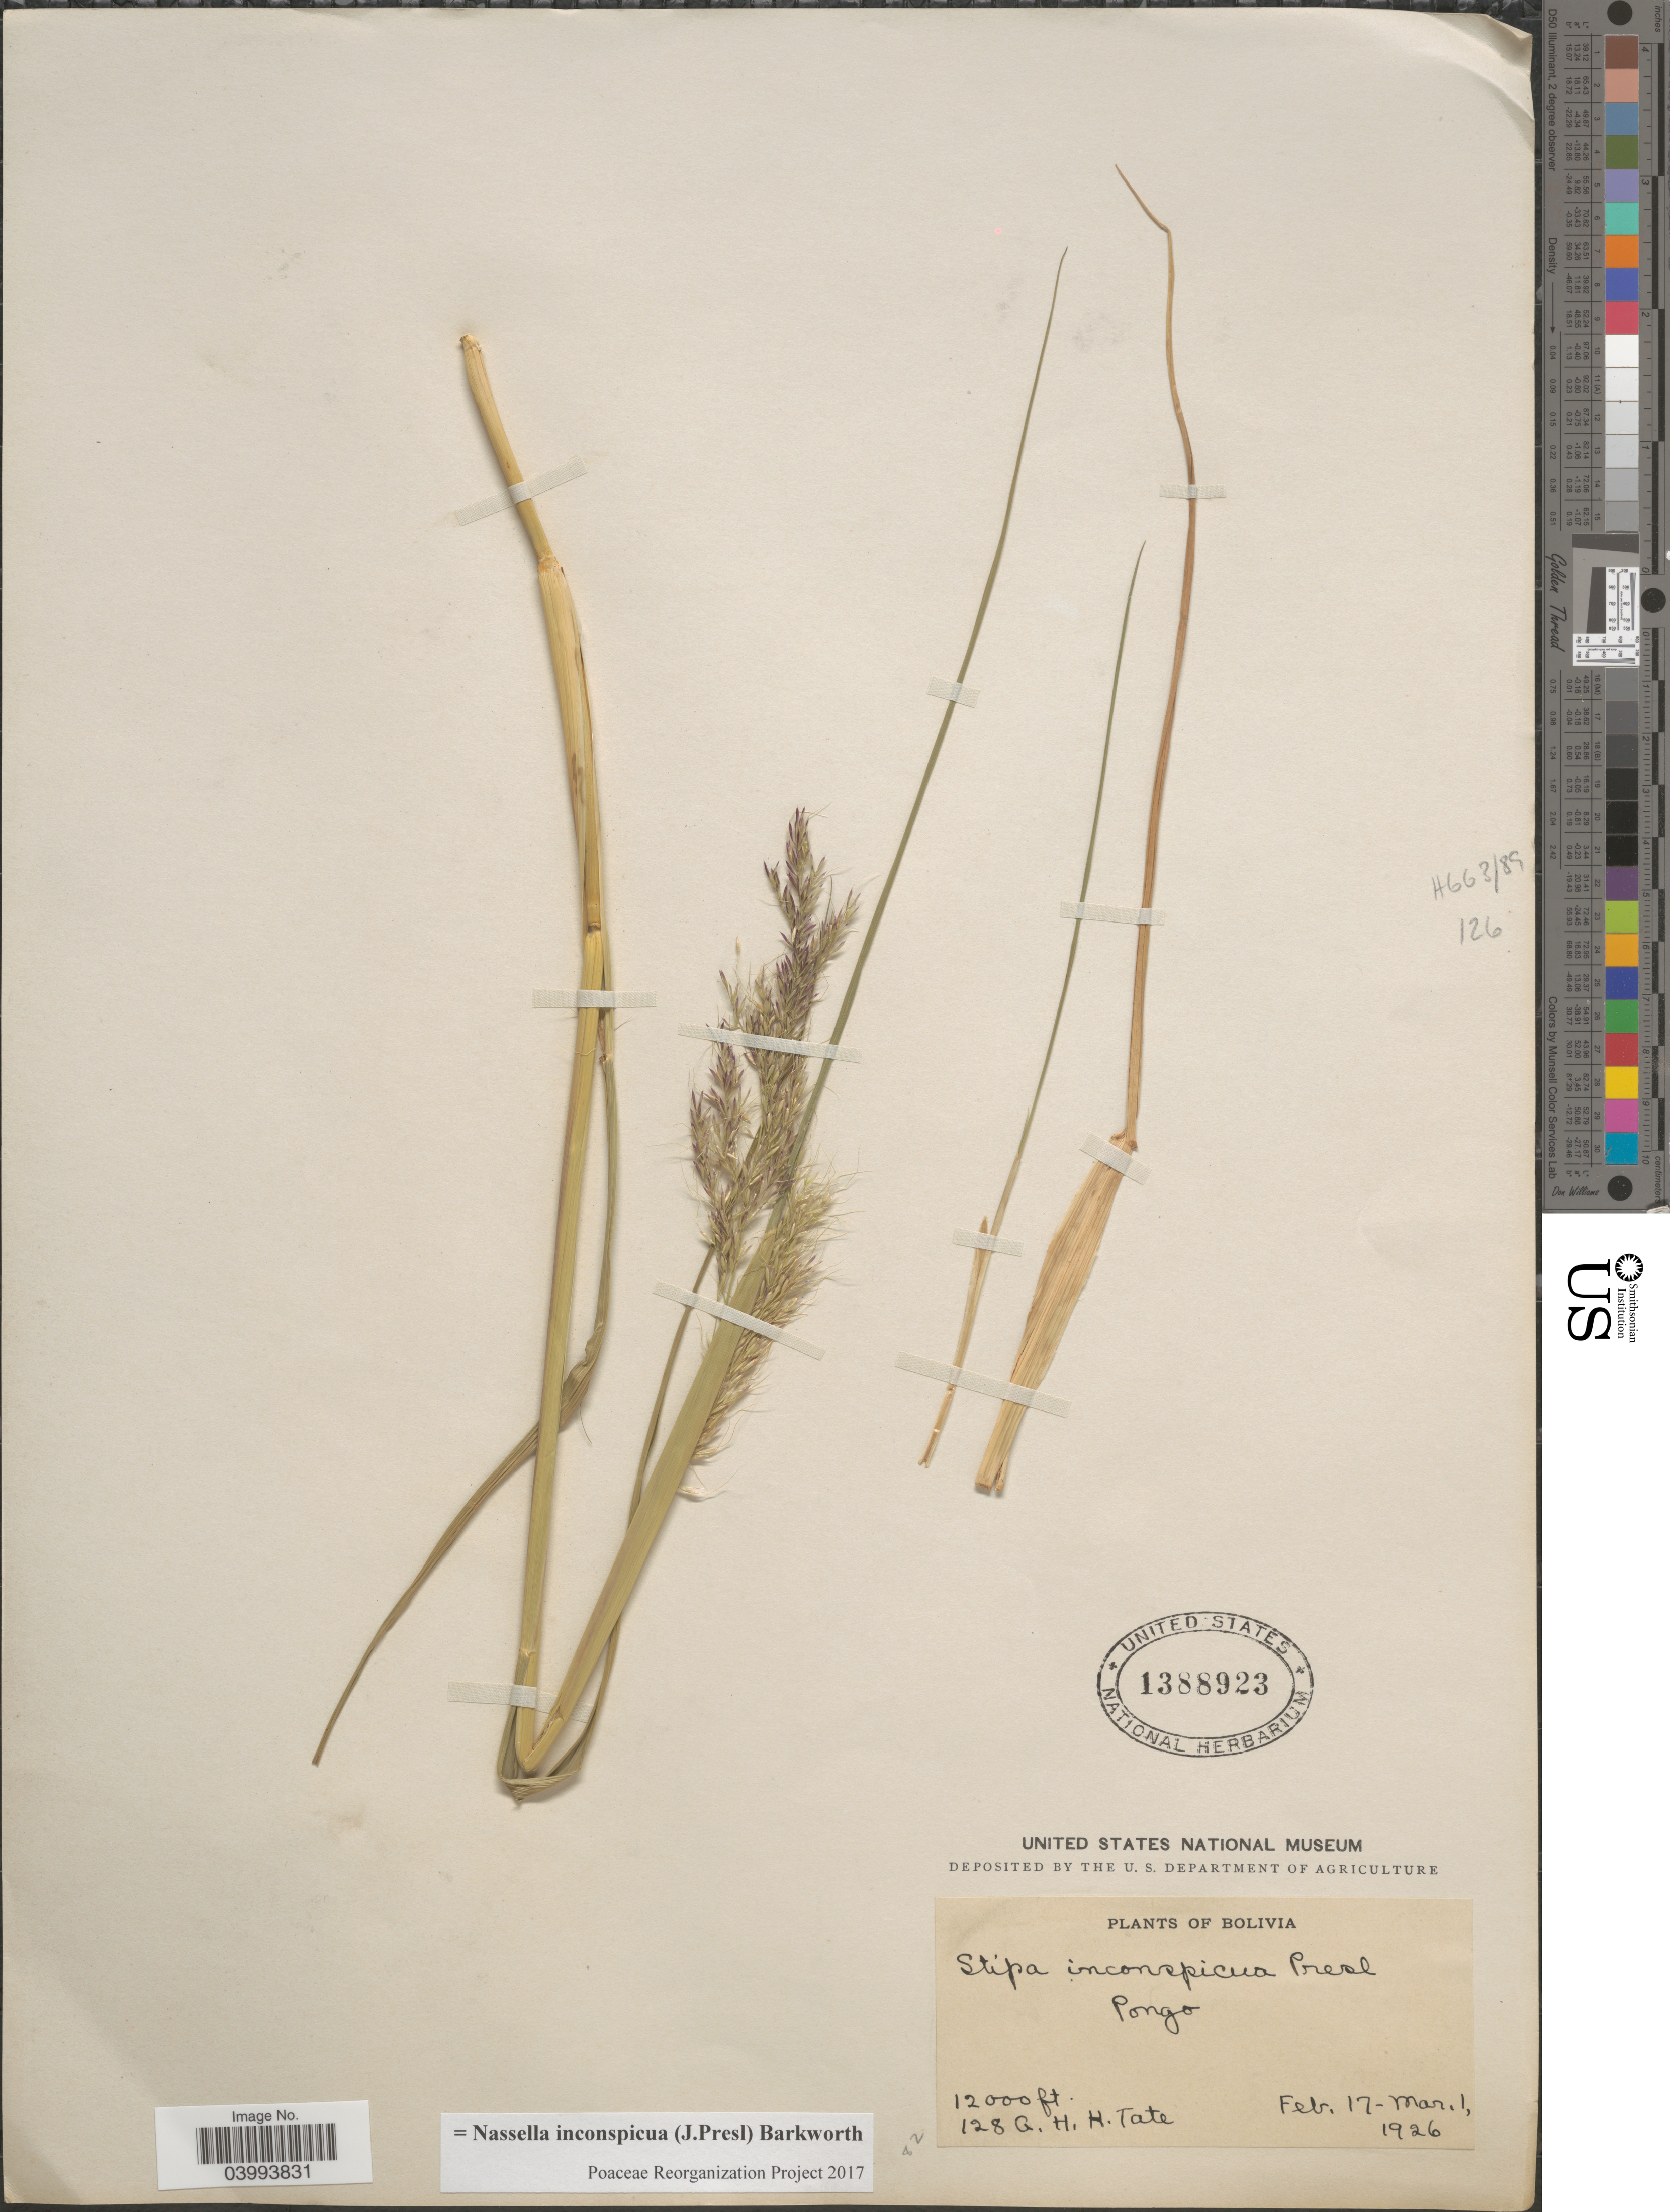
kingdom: Plantae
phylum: Tracheophyta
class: Liliopsida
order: Poales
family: Poaceae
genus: Nassella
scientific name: Nassella inconspicua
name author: (J. Presl) Barkworth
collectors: G. H. H.Tate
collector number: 128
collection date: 1926-02-17/1926-03-01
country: Bolivia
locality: Pongo.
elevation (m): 3658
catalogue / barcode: US 1388923